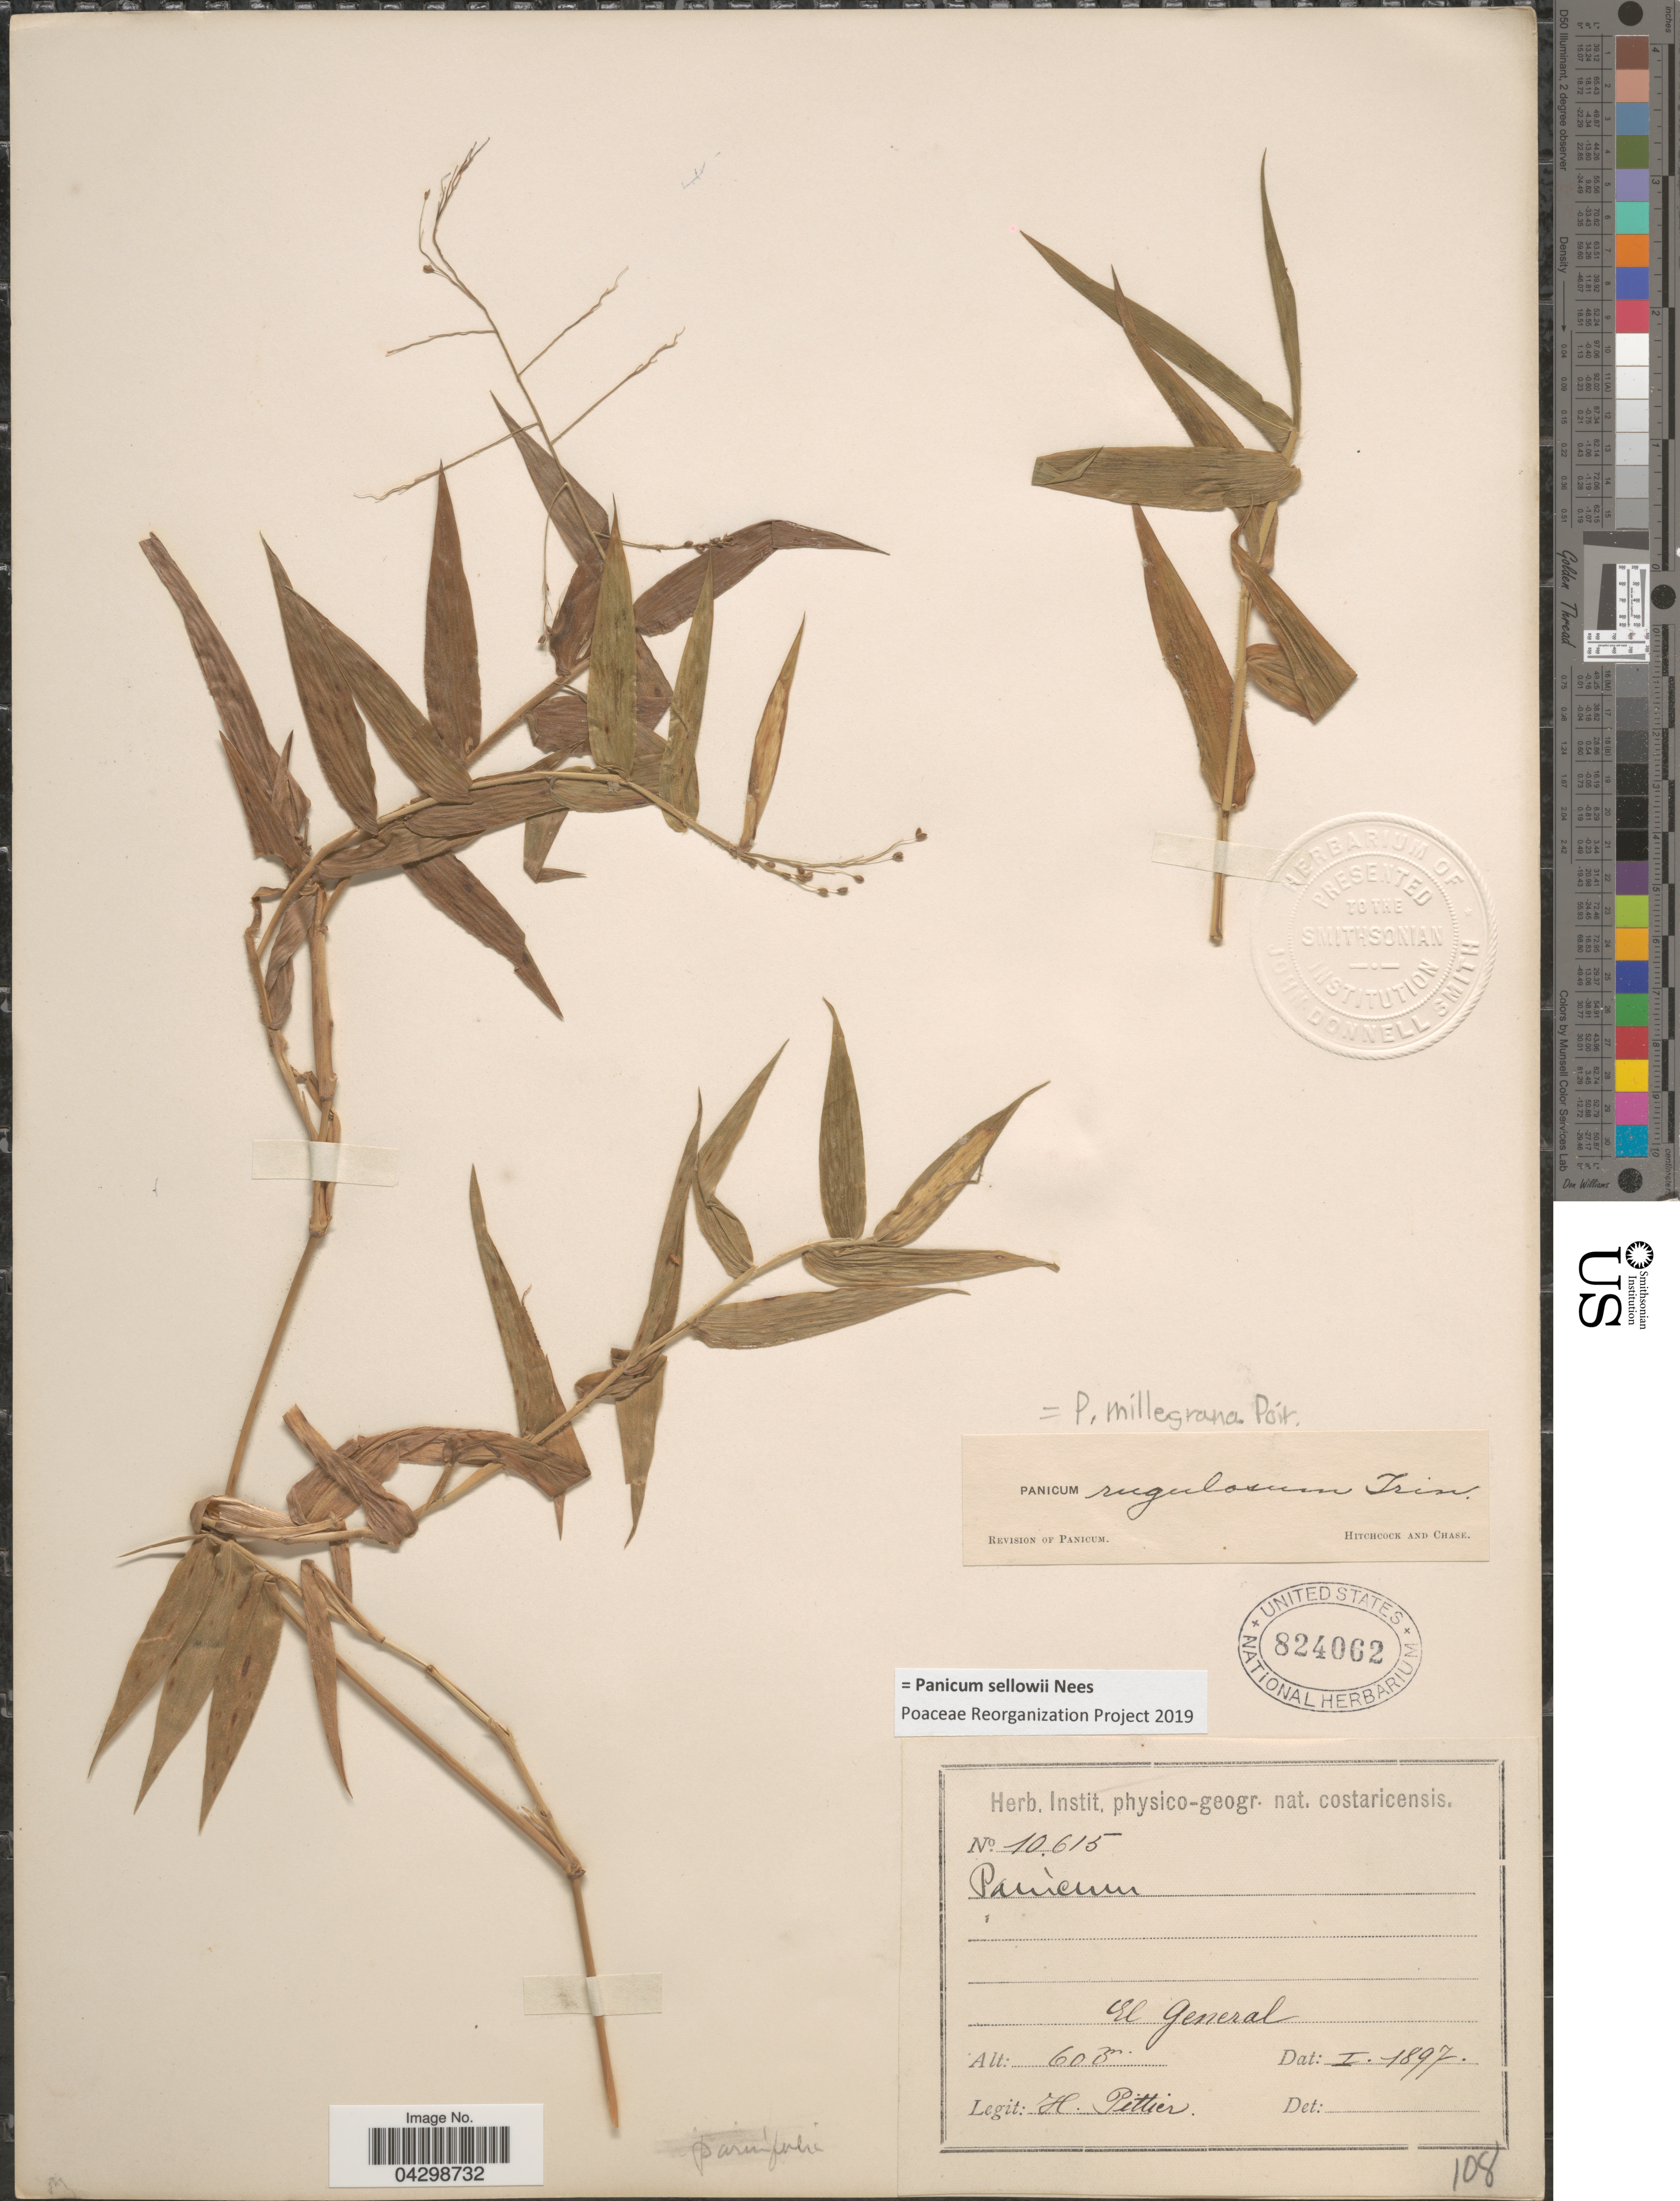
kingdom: Plantae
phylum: Tracheophyta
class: Liliopsida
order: Poales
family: Poaceae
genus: Panicum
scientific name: Panicum sellowii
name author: Nees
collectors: H. F. Pittier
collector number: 10615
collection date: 1897-01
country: Costa Rica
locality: El General.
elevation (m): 603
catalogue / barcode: US 824062